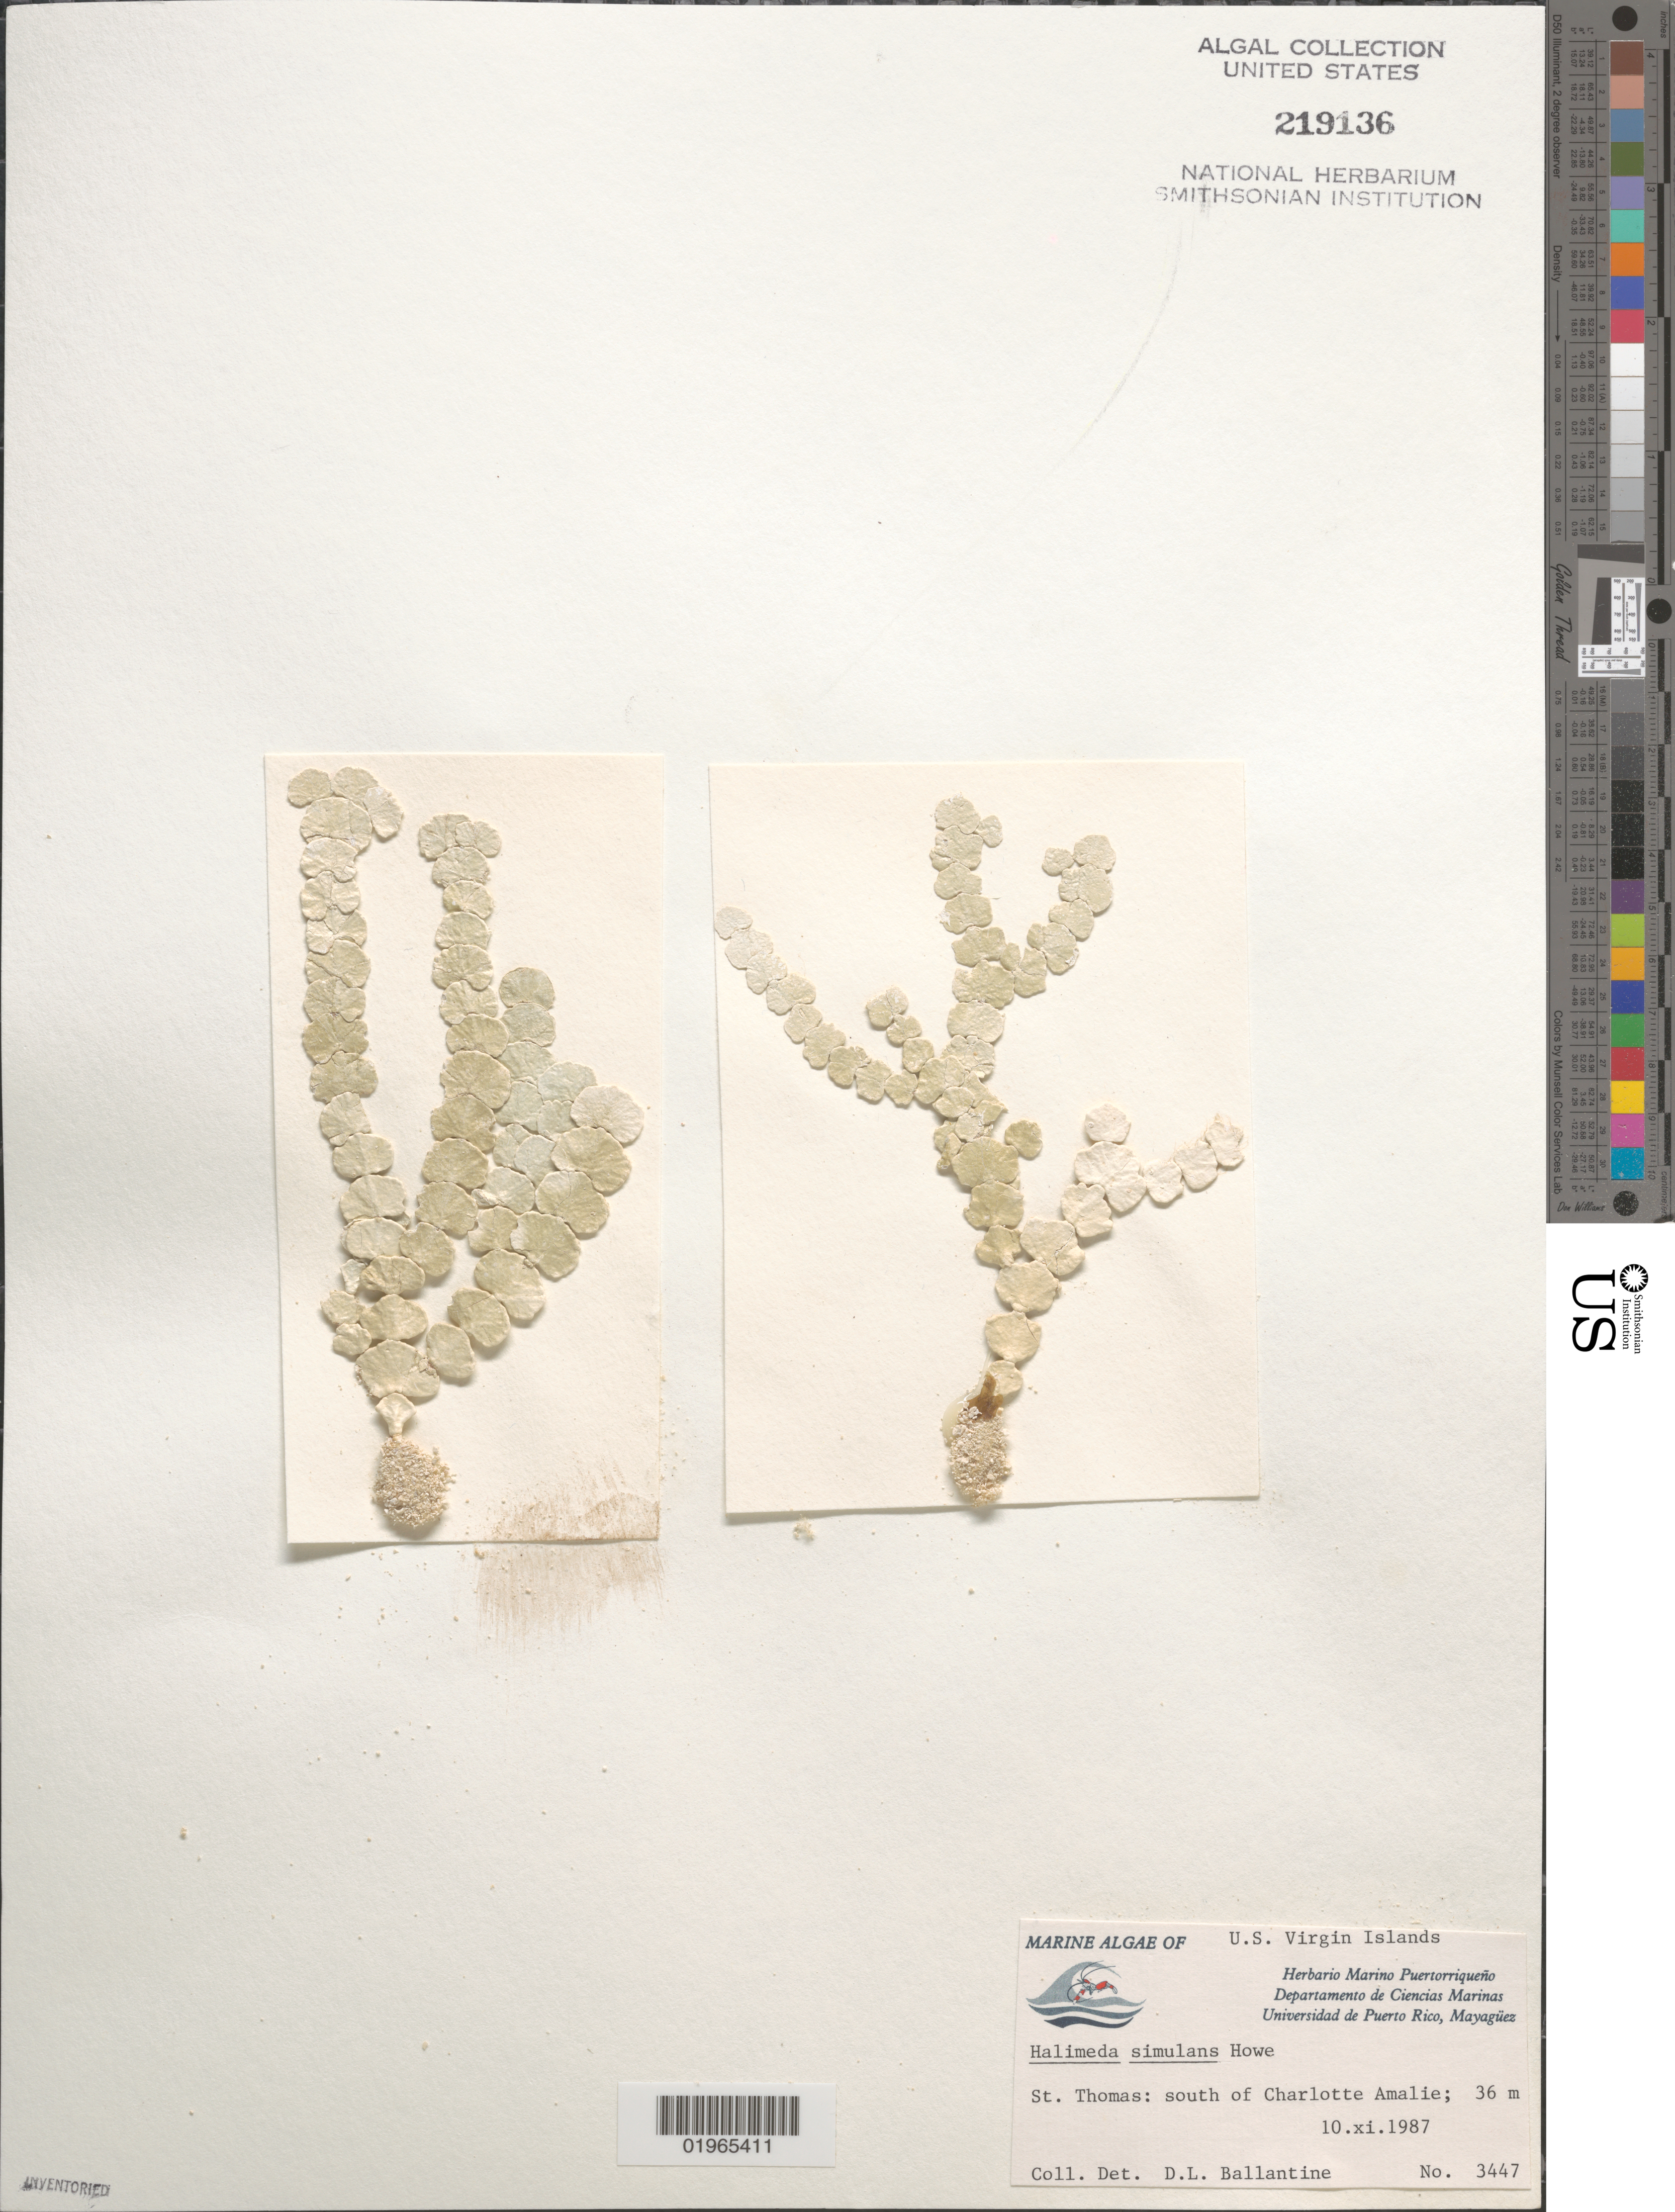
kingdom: Plantae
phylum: Chlorophyta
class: Ulvophyceae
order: Bryopsidales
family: Halimedaceae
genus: Halimeda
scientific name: Halimeda simulans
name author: M. Howe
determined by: Ballantine, D. L.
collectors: D.L. Ballantine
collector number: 3447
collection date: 1987-11-10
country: U.S. Virgin Islands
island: St. Thomas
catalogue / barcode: US 219136